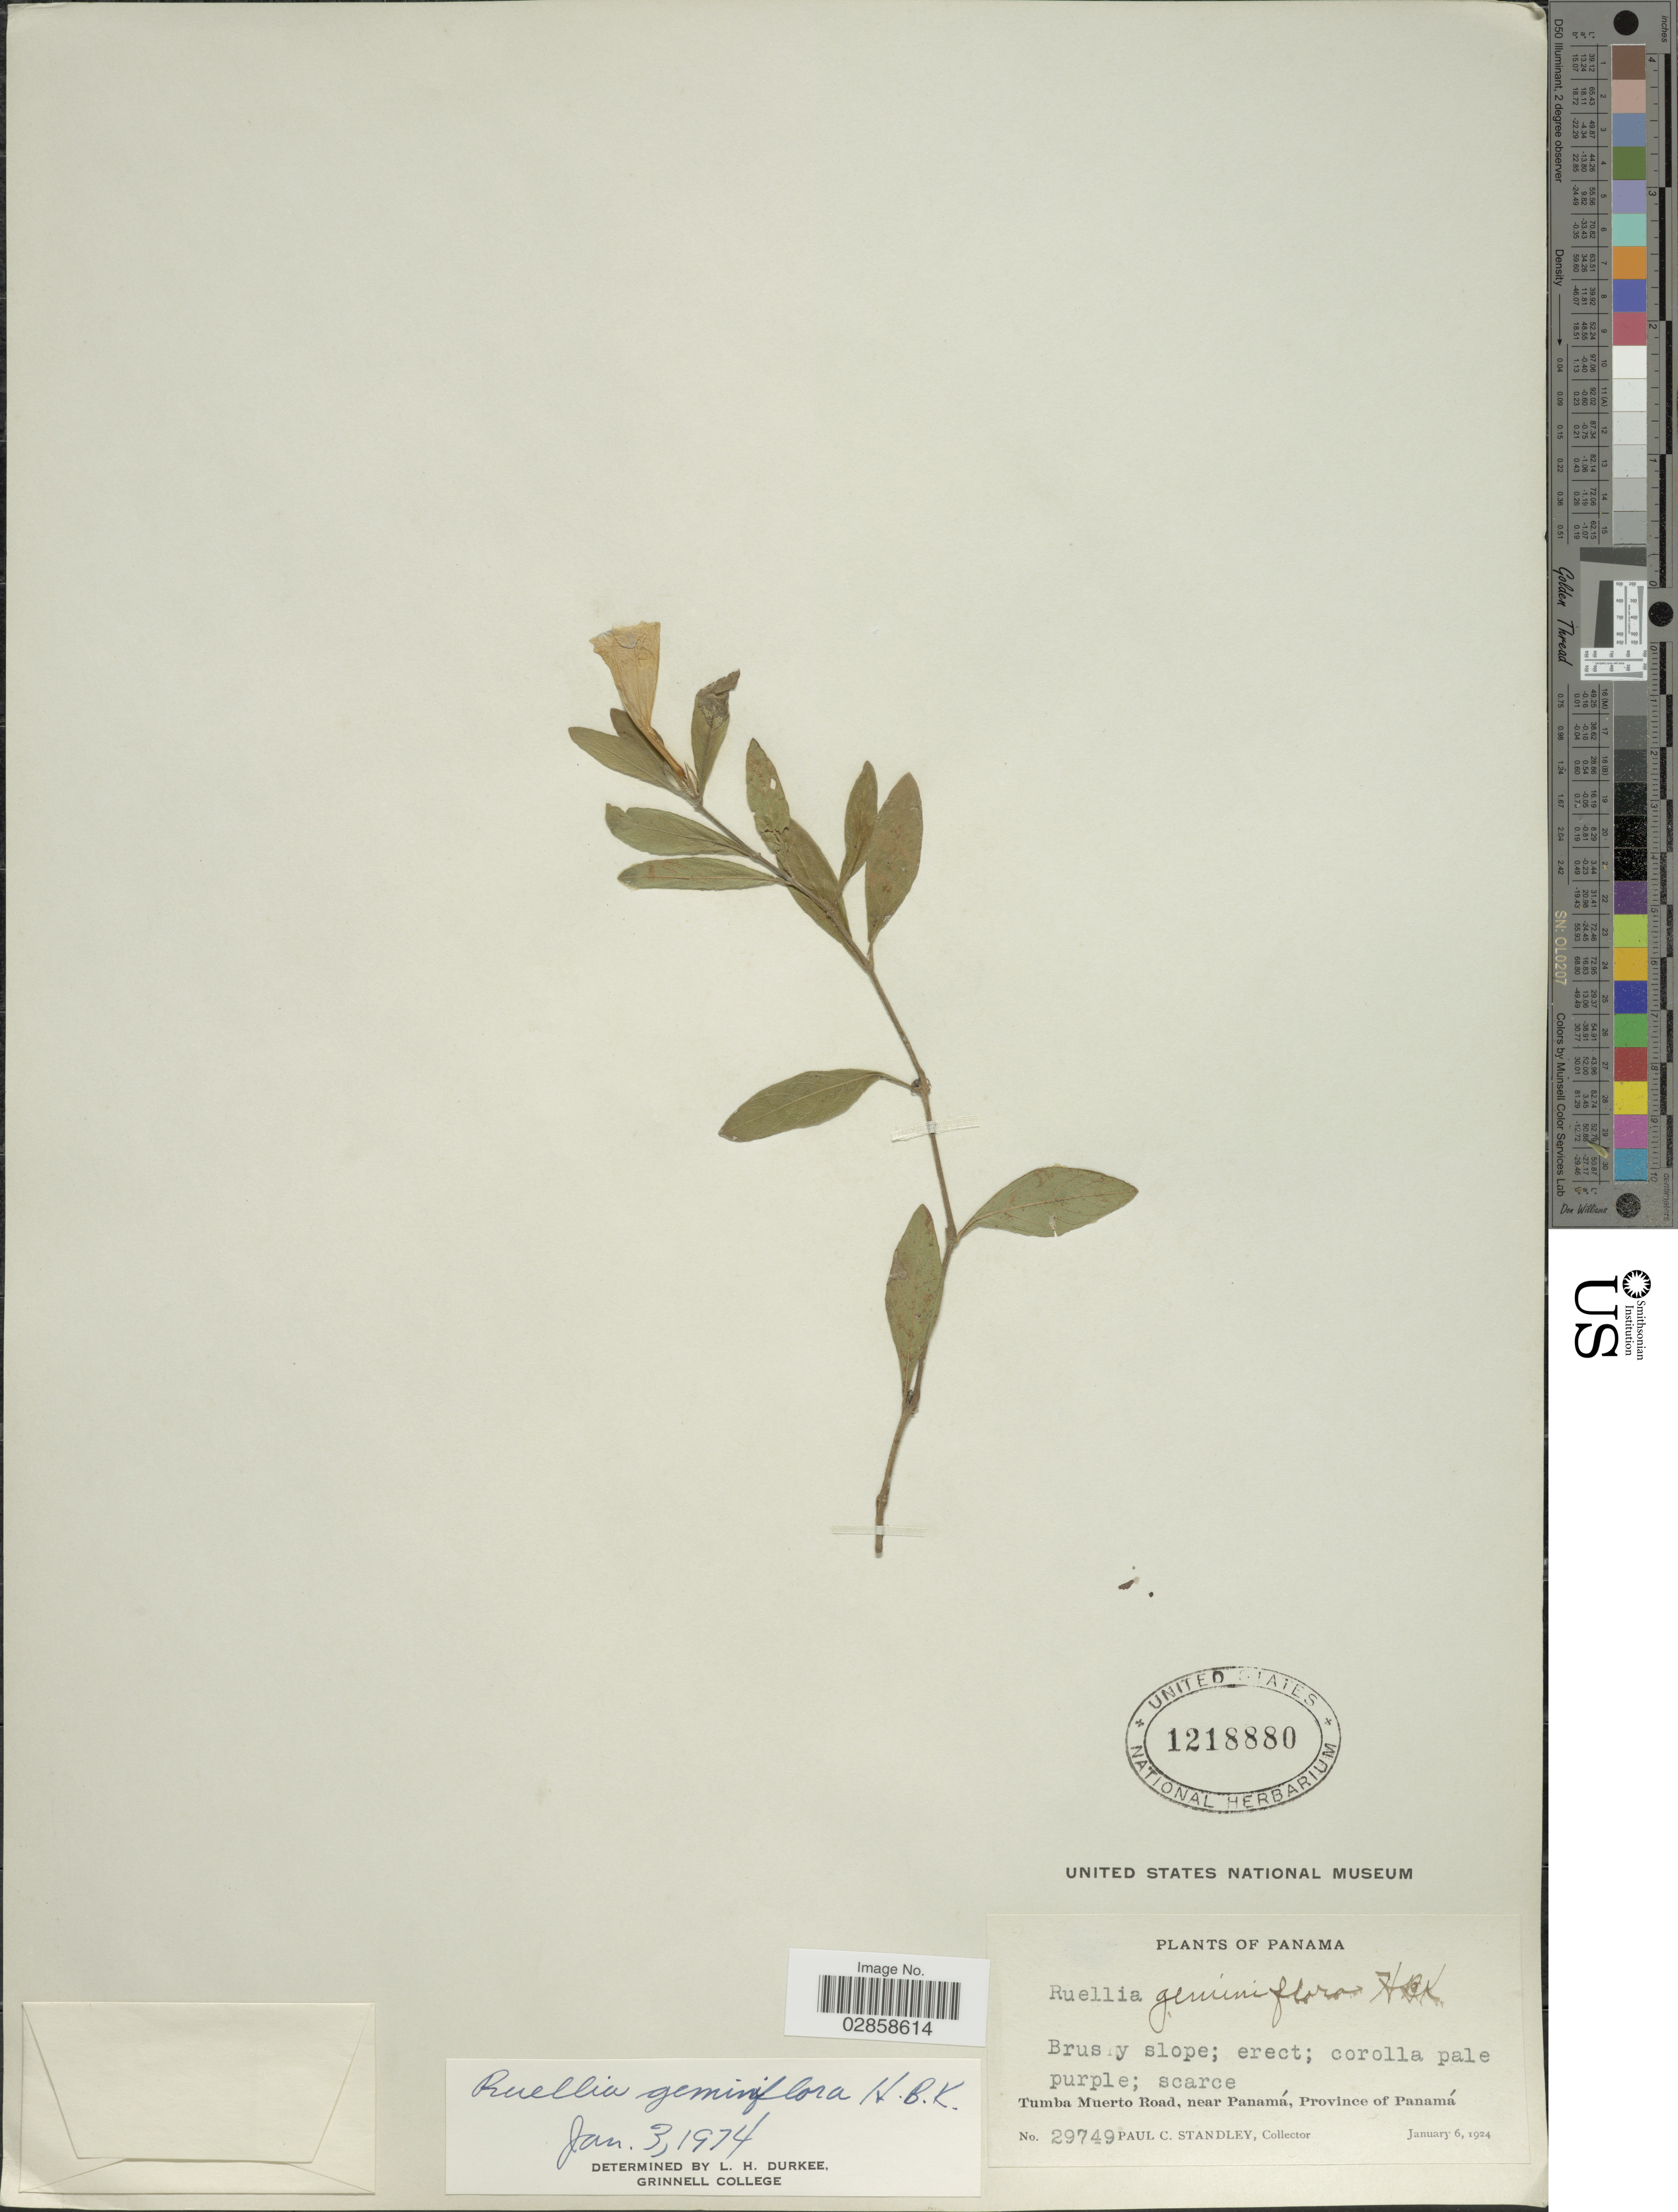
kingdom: Plantae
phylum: Tracheophyta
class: Magnoliopsida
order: Lamiales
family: Acanthaceae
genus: Ruellia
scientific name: Ruellia geminiflora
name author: Kunth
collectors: P. C. Standley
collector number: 29749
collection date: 1924-01-06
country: Panama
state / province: Panamá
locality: Tumba Muerto Road, near Panamá.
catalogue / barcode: US 1218880